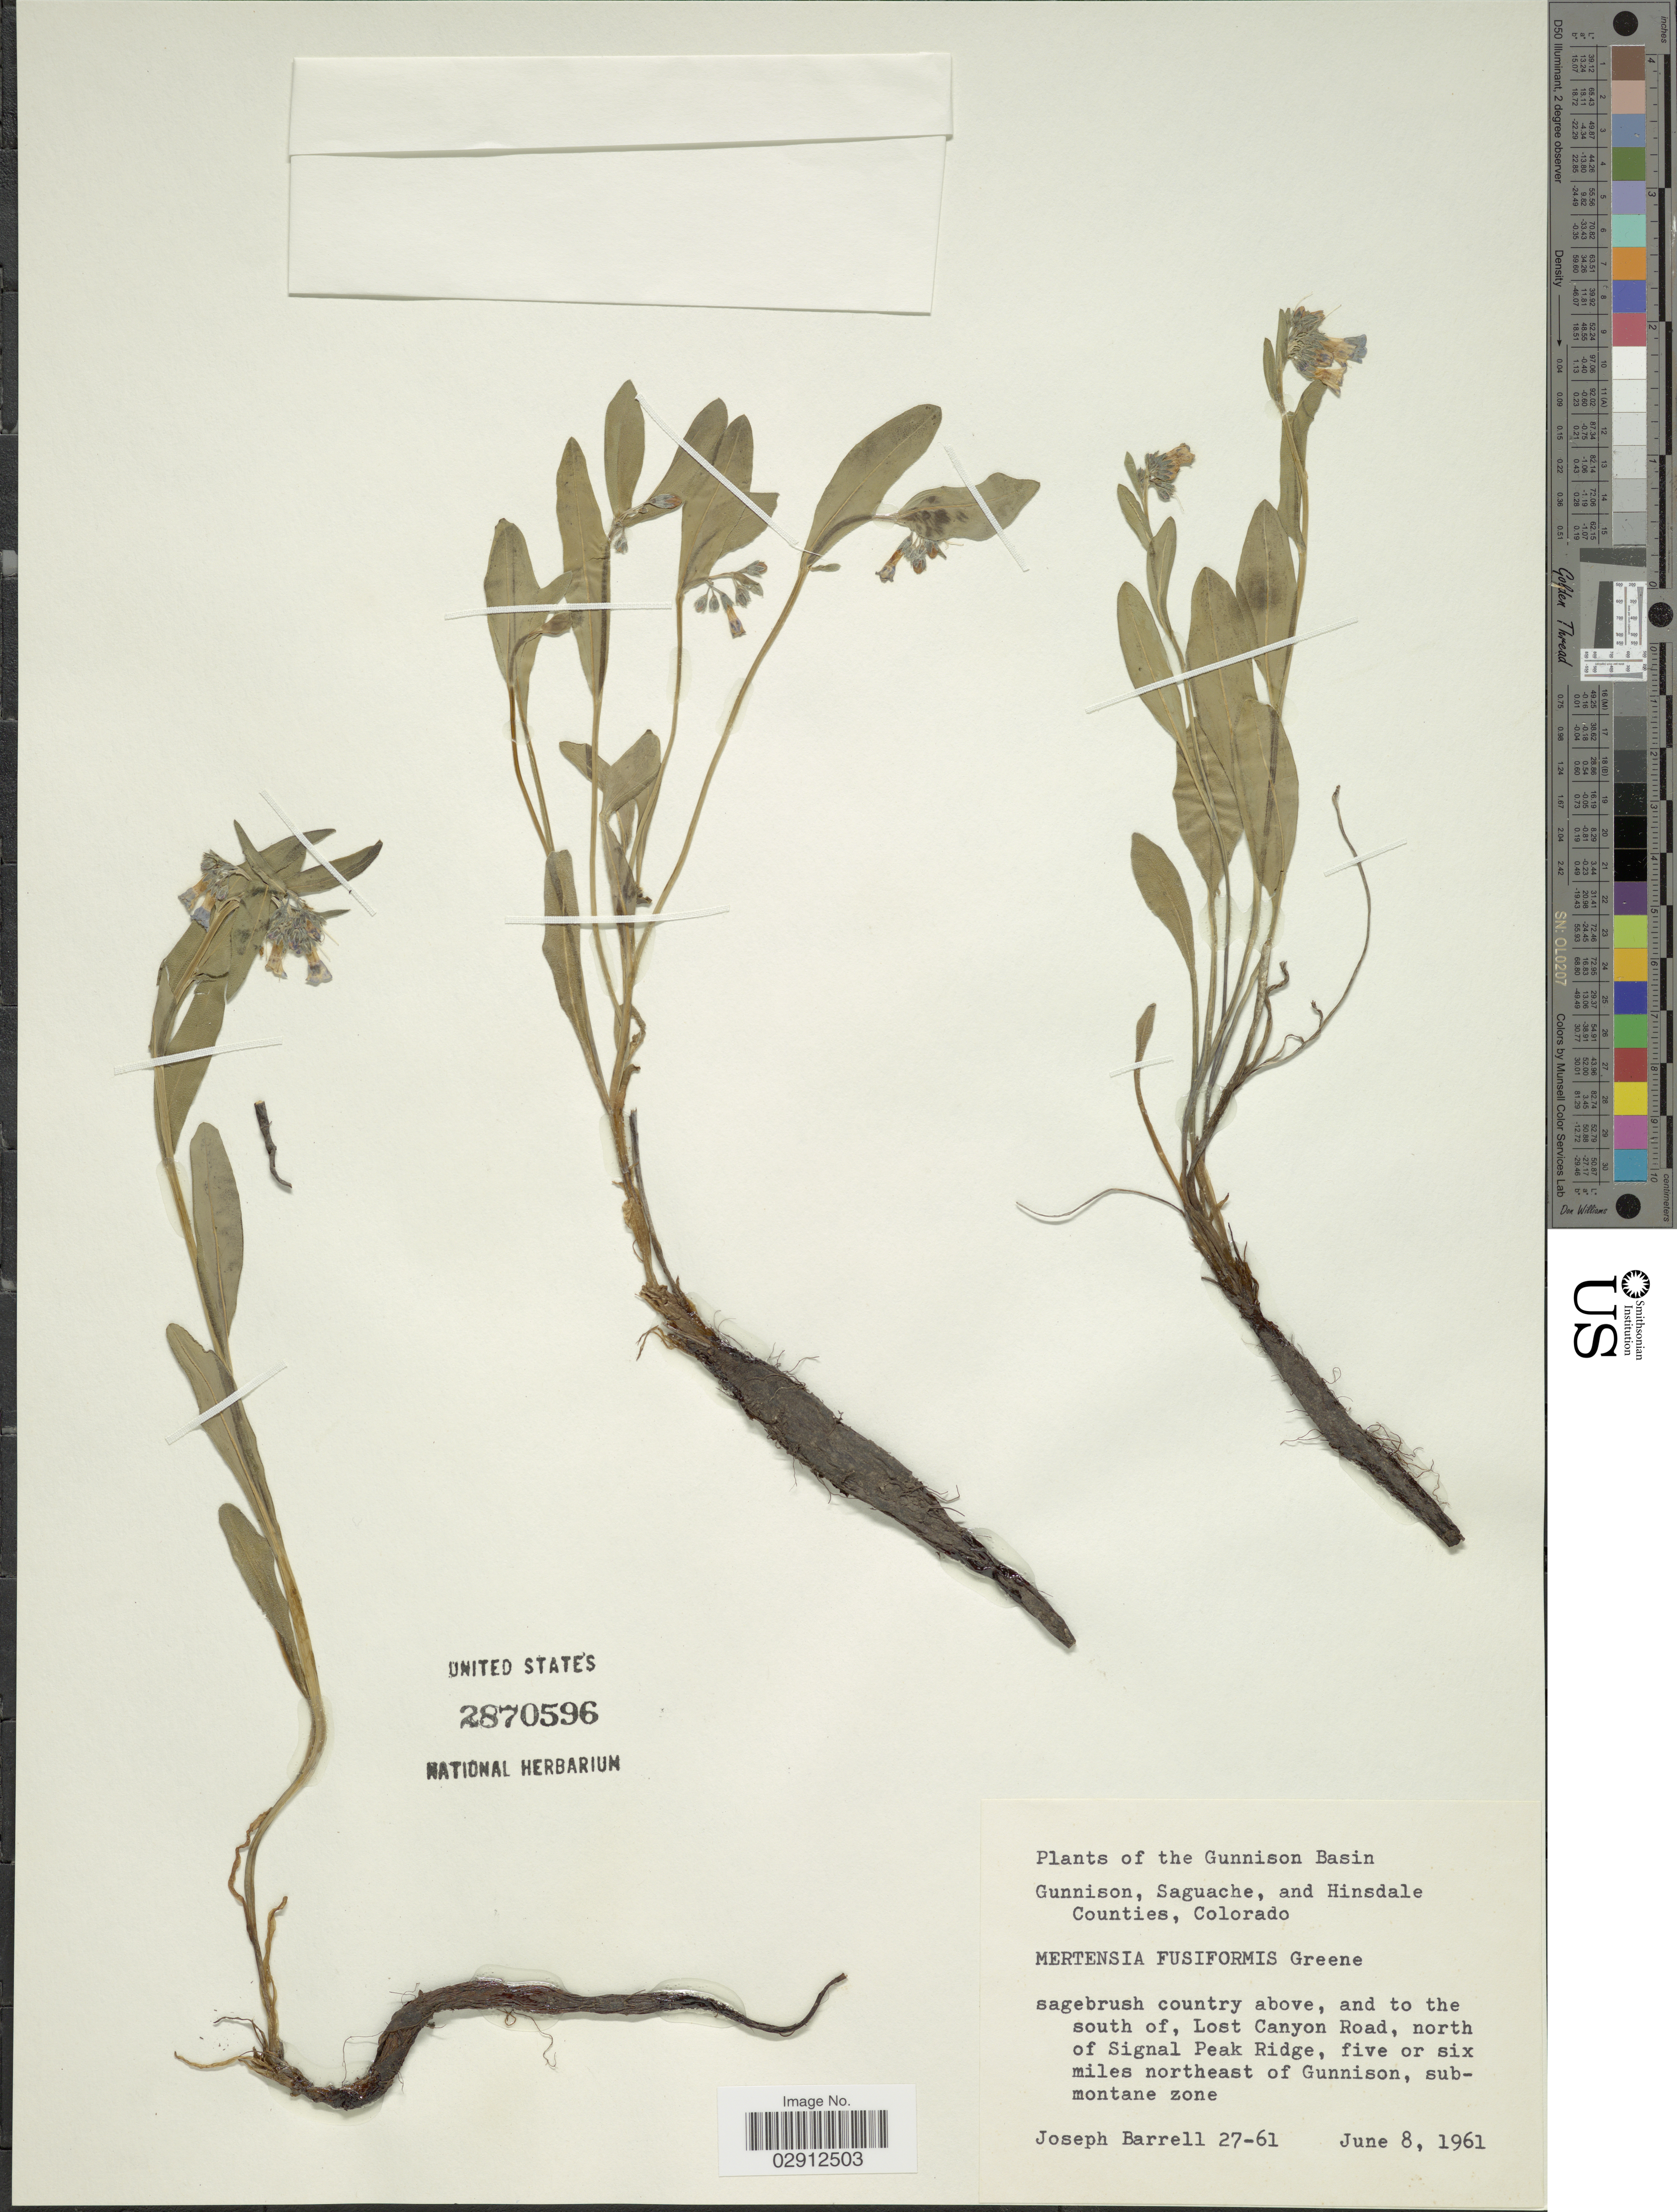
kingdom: Plantae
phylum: Tracheophyta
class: Magnoliopsida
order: Boraginales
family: Boraginaceae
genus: Mertensia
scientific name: Mertensia fusiformis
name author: Greene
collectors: J. Barrell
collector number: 27-61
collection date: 1961-06-08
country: United States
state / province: Colorado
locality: The Gunnison Basin, Gunnison, Saguache, and Hinsdale Counties, Colorado, sagebrush country above, and to the south of, Lost Canyon Road, north of Signal Peak Ridge, five or six miles northeast of Gunnison, submontane zone.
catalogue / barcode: US 2870596